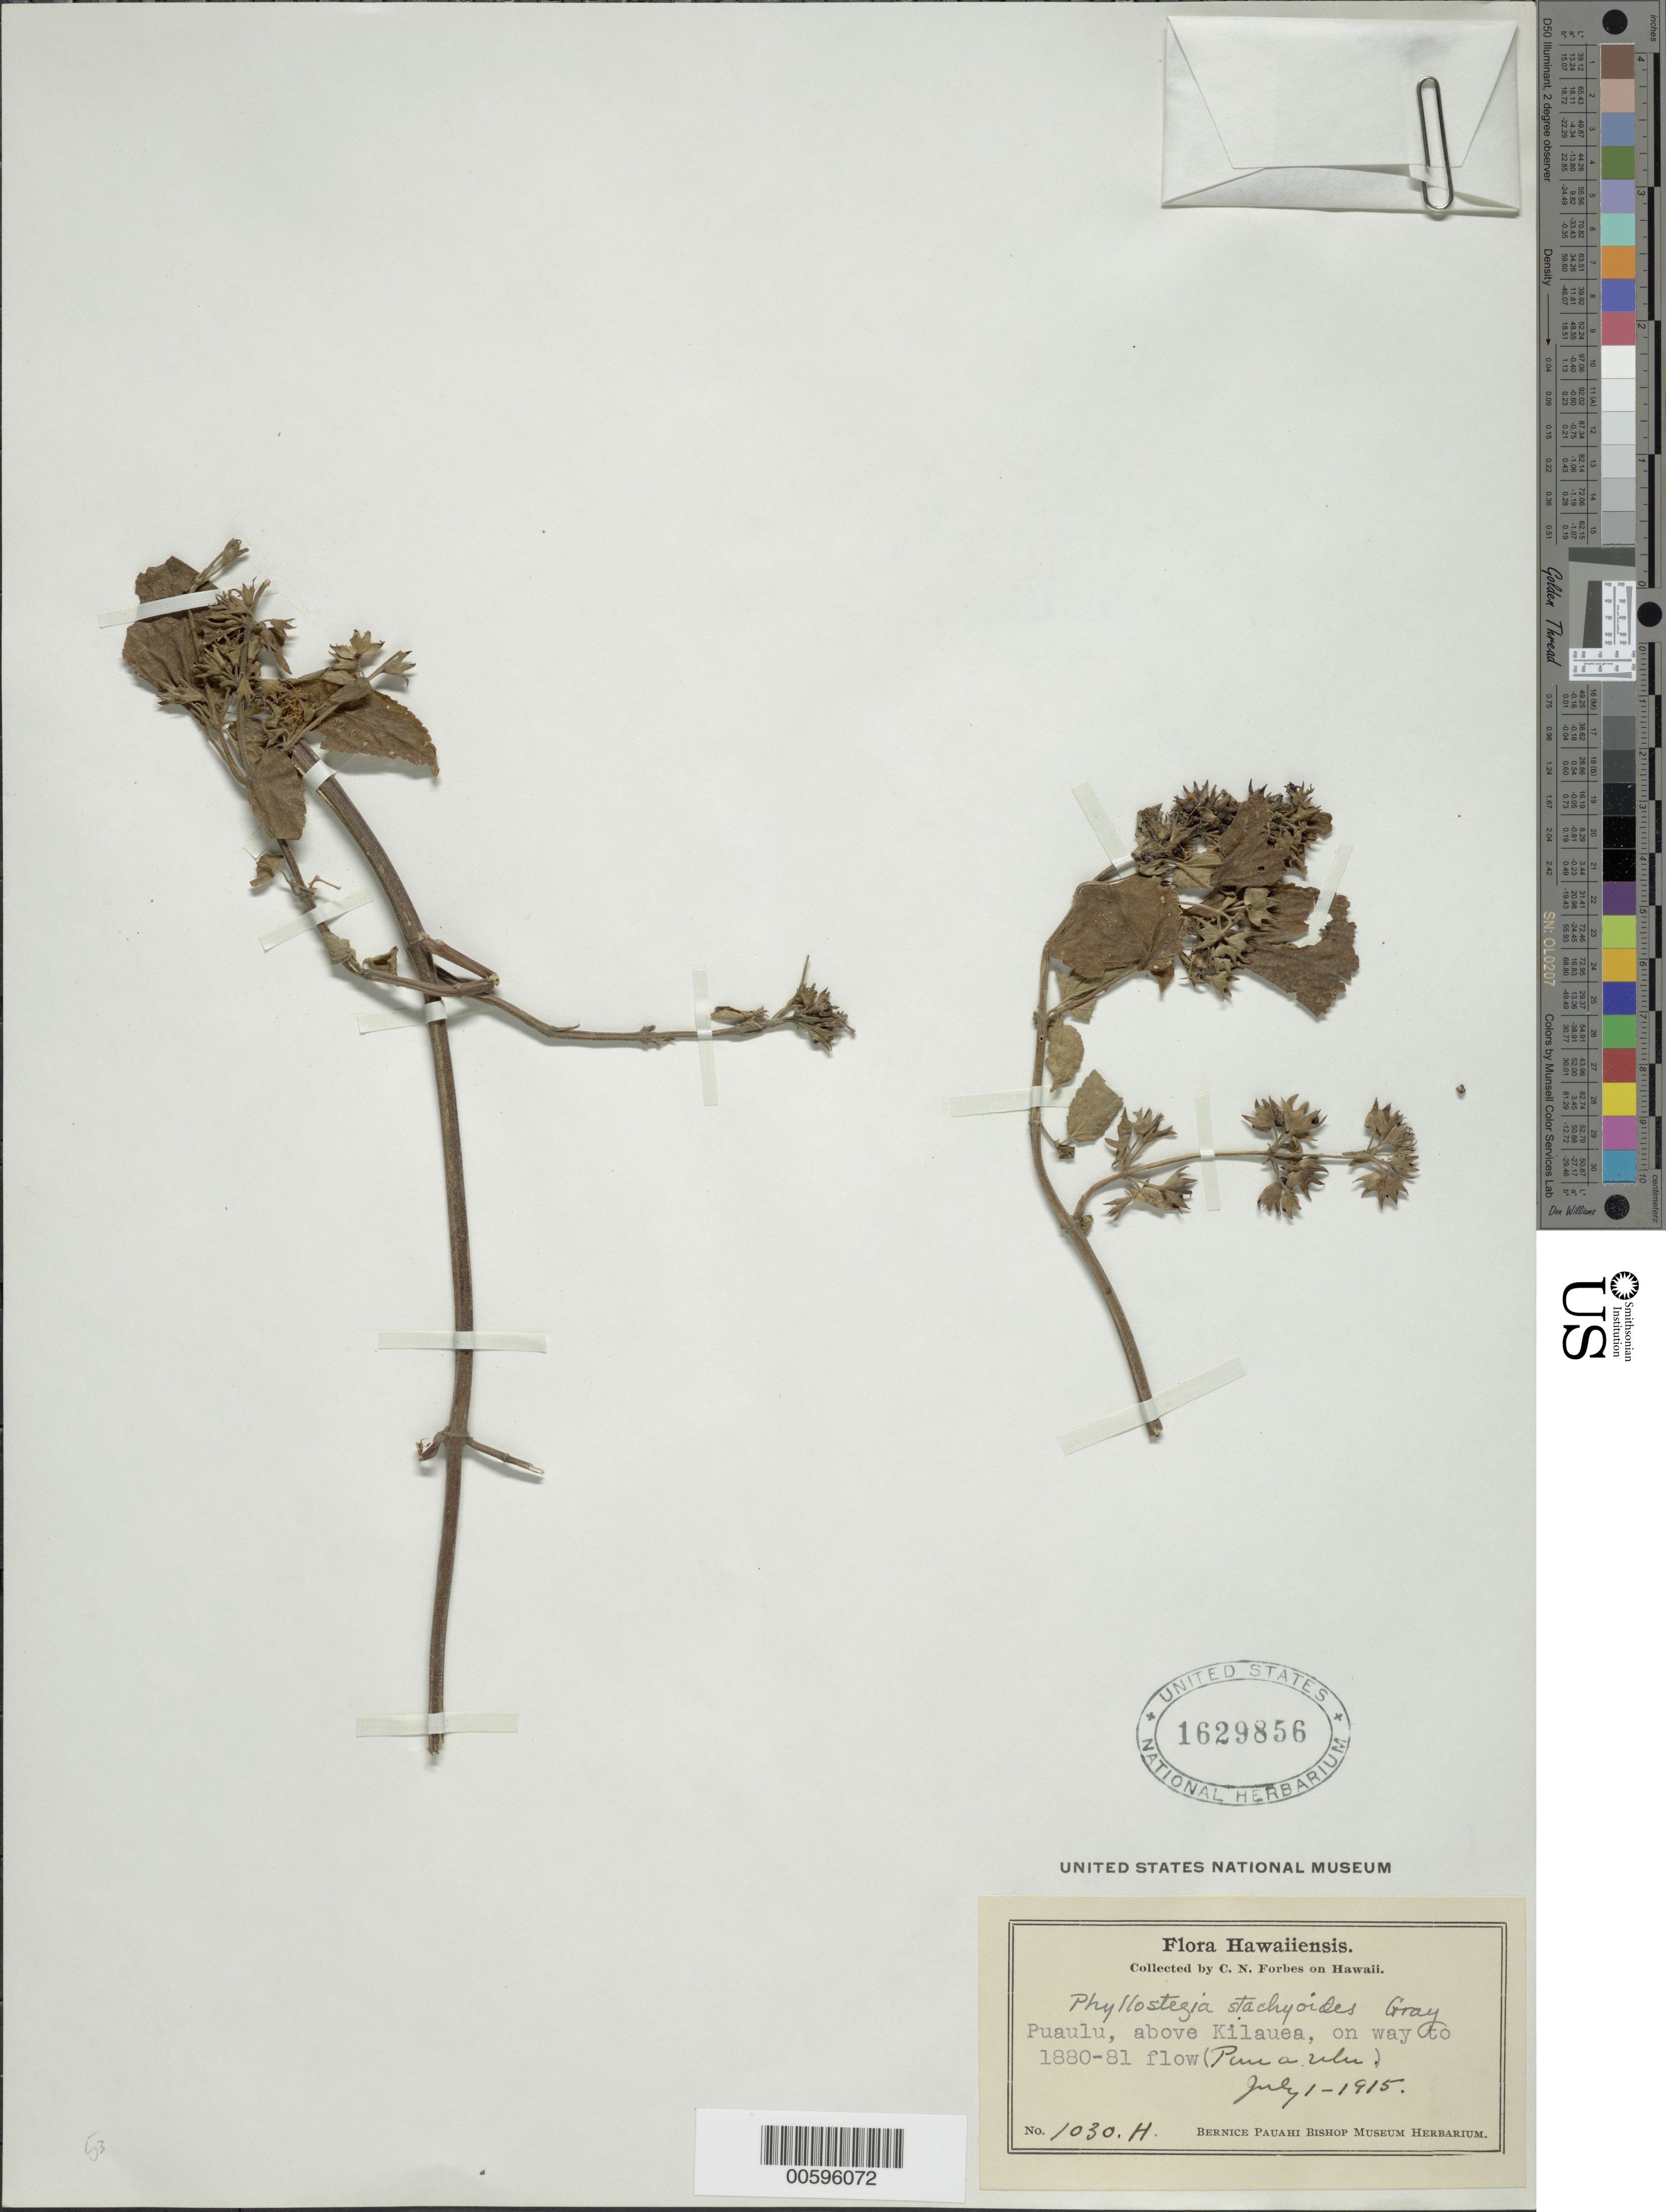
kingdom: Plantae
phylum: Tracheophyta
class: Magnoliopsida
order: Lamiales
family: Lamiaceae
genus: Phyllostegia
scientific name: Phyllostegia stachyoides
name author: A. Gray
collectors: C. N. Forbes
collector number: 1030.H.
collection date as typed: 1 Jul 1915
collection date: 1915-07-01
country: United States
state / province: Hawaii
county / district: Hawaii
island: Hawaii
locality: Puaulu, above Kilauea, on way to 1880-81 flow (Puu a ulu).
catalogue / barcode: US 1629856